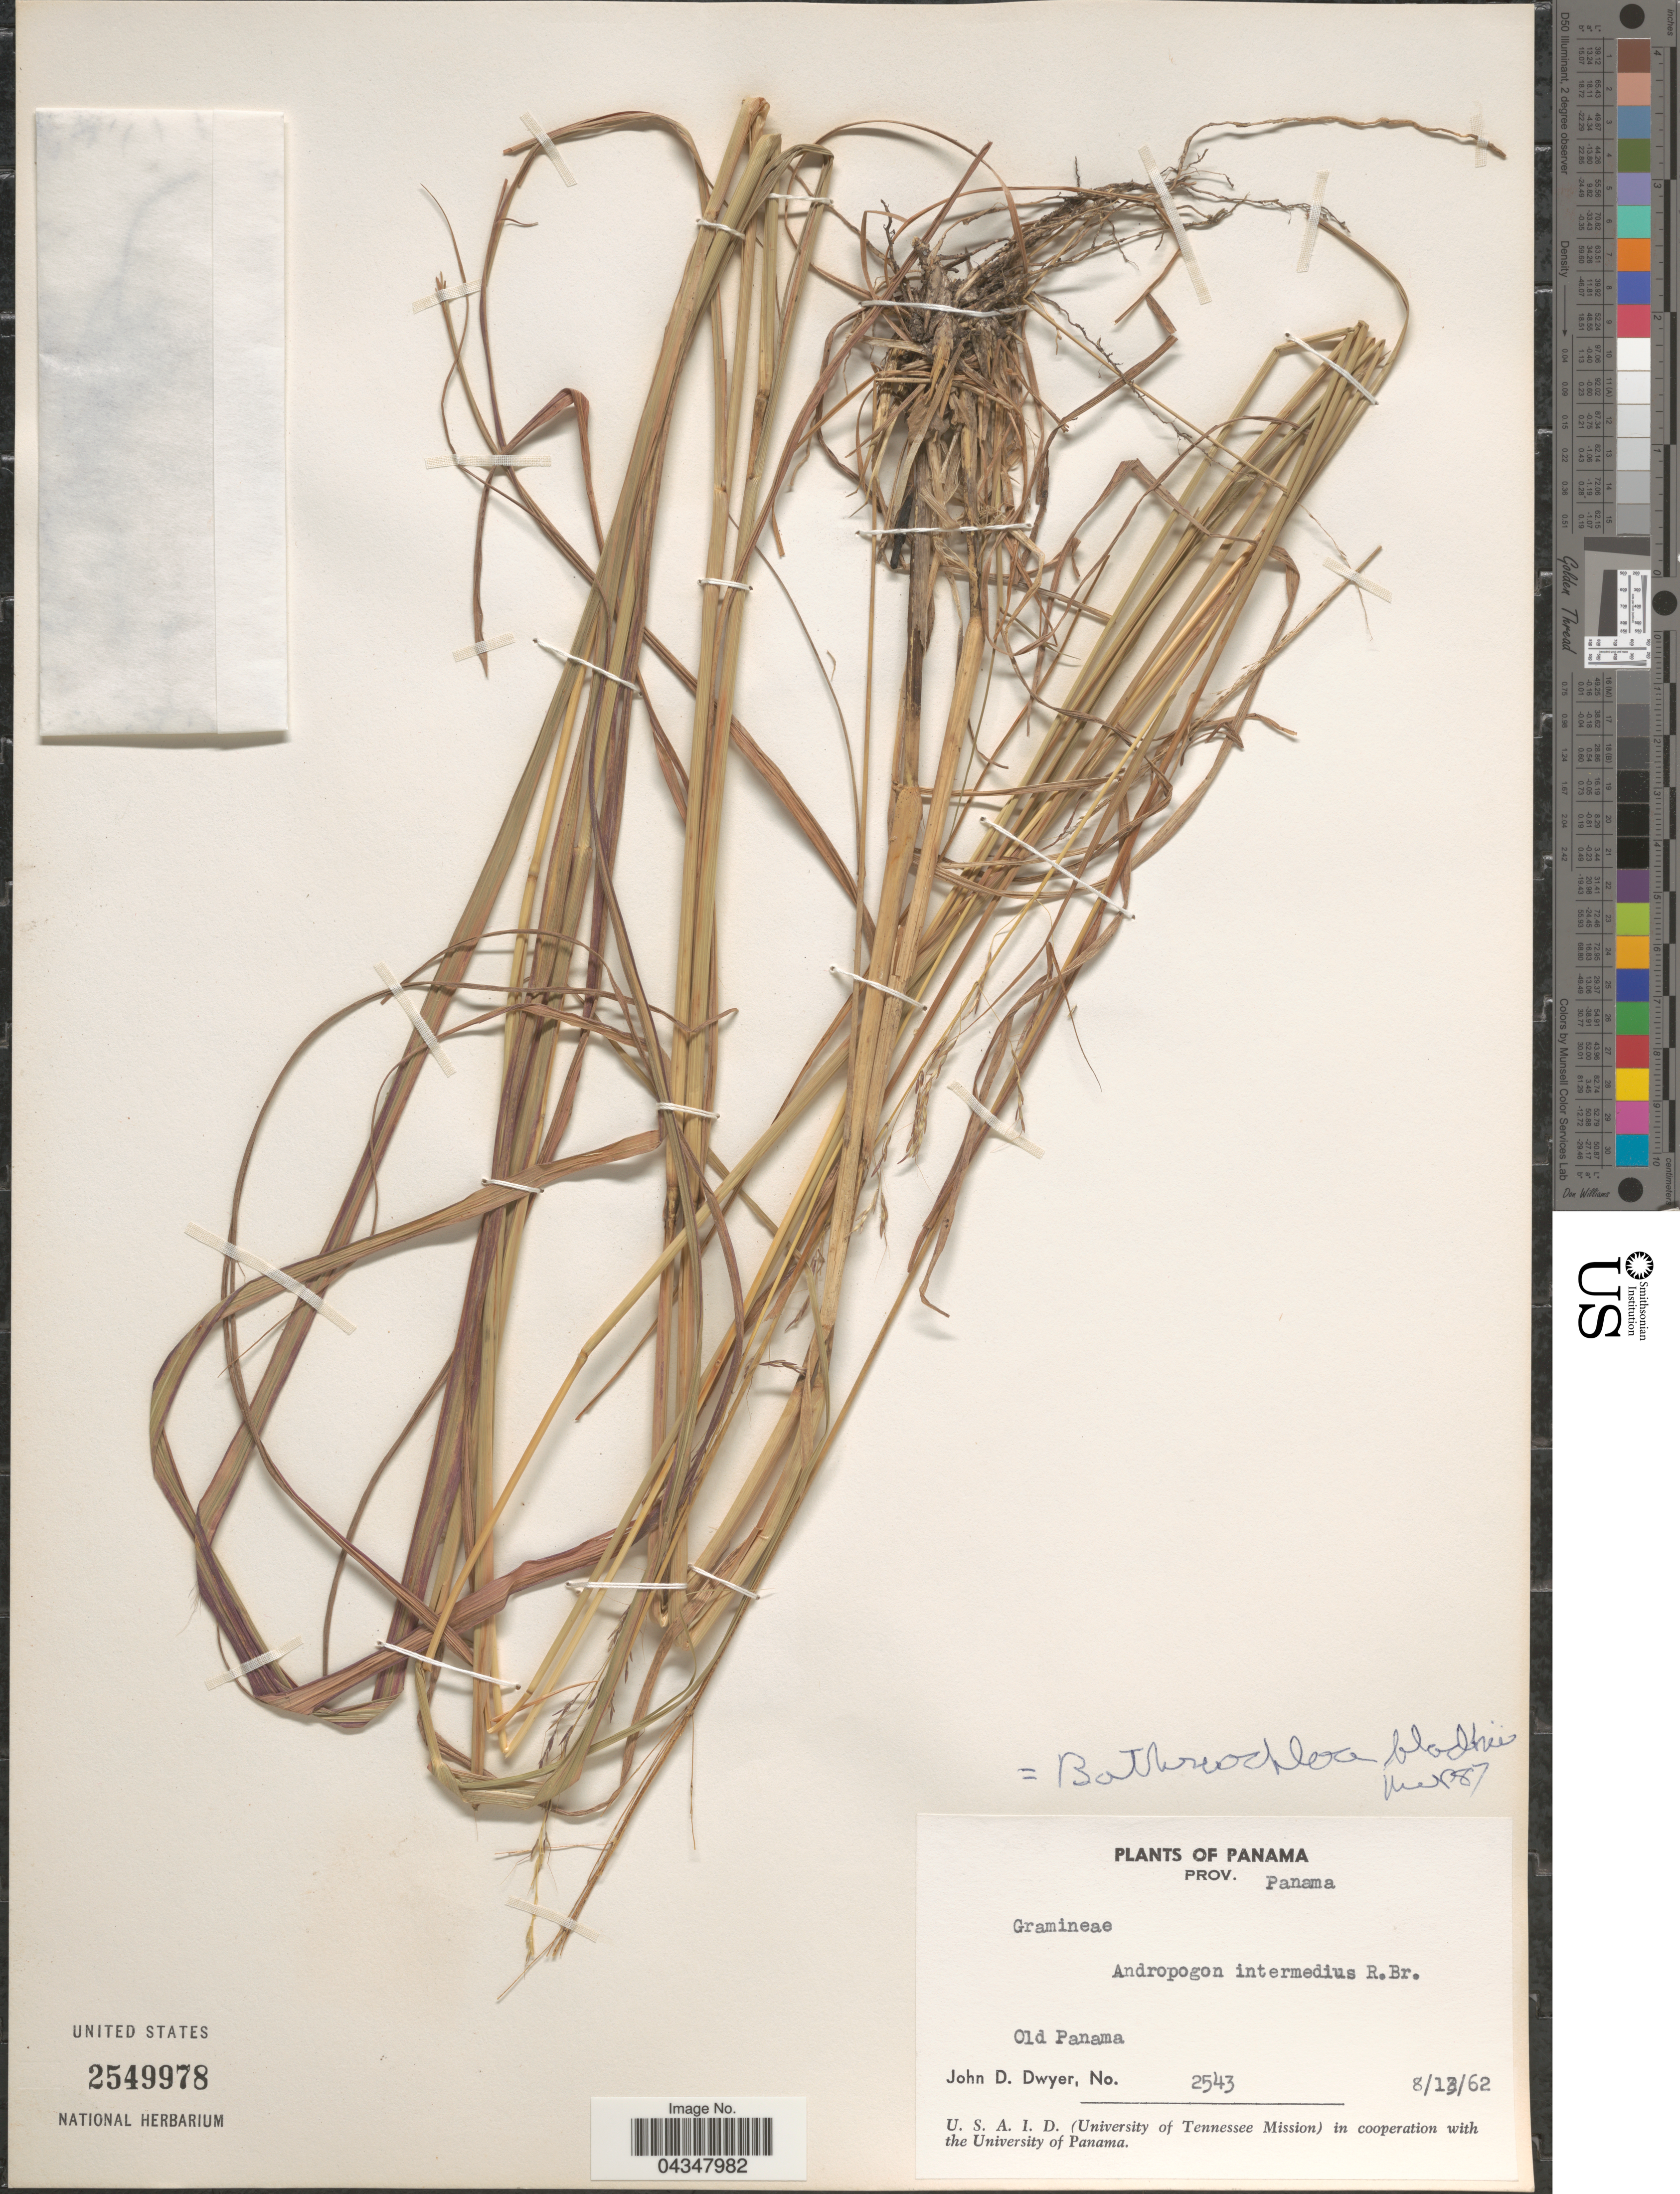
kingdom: Plantae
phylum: Tracheophyta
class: Liliopsida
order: Poales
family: Poaceae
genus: Bothriochloa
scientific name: Bothriochloa bladhii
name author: (Retz.) S.T. Blake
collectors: J. D. Dwyer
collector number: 2543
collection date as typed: Transcribed d/m/y: 13/8/62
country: Panama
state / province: Panamá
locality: Old Panama.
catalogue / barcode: US 2549978